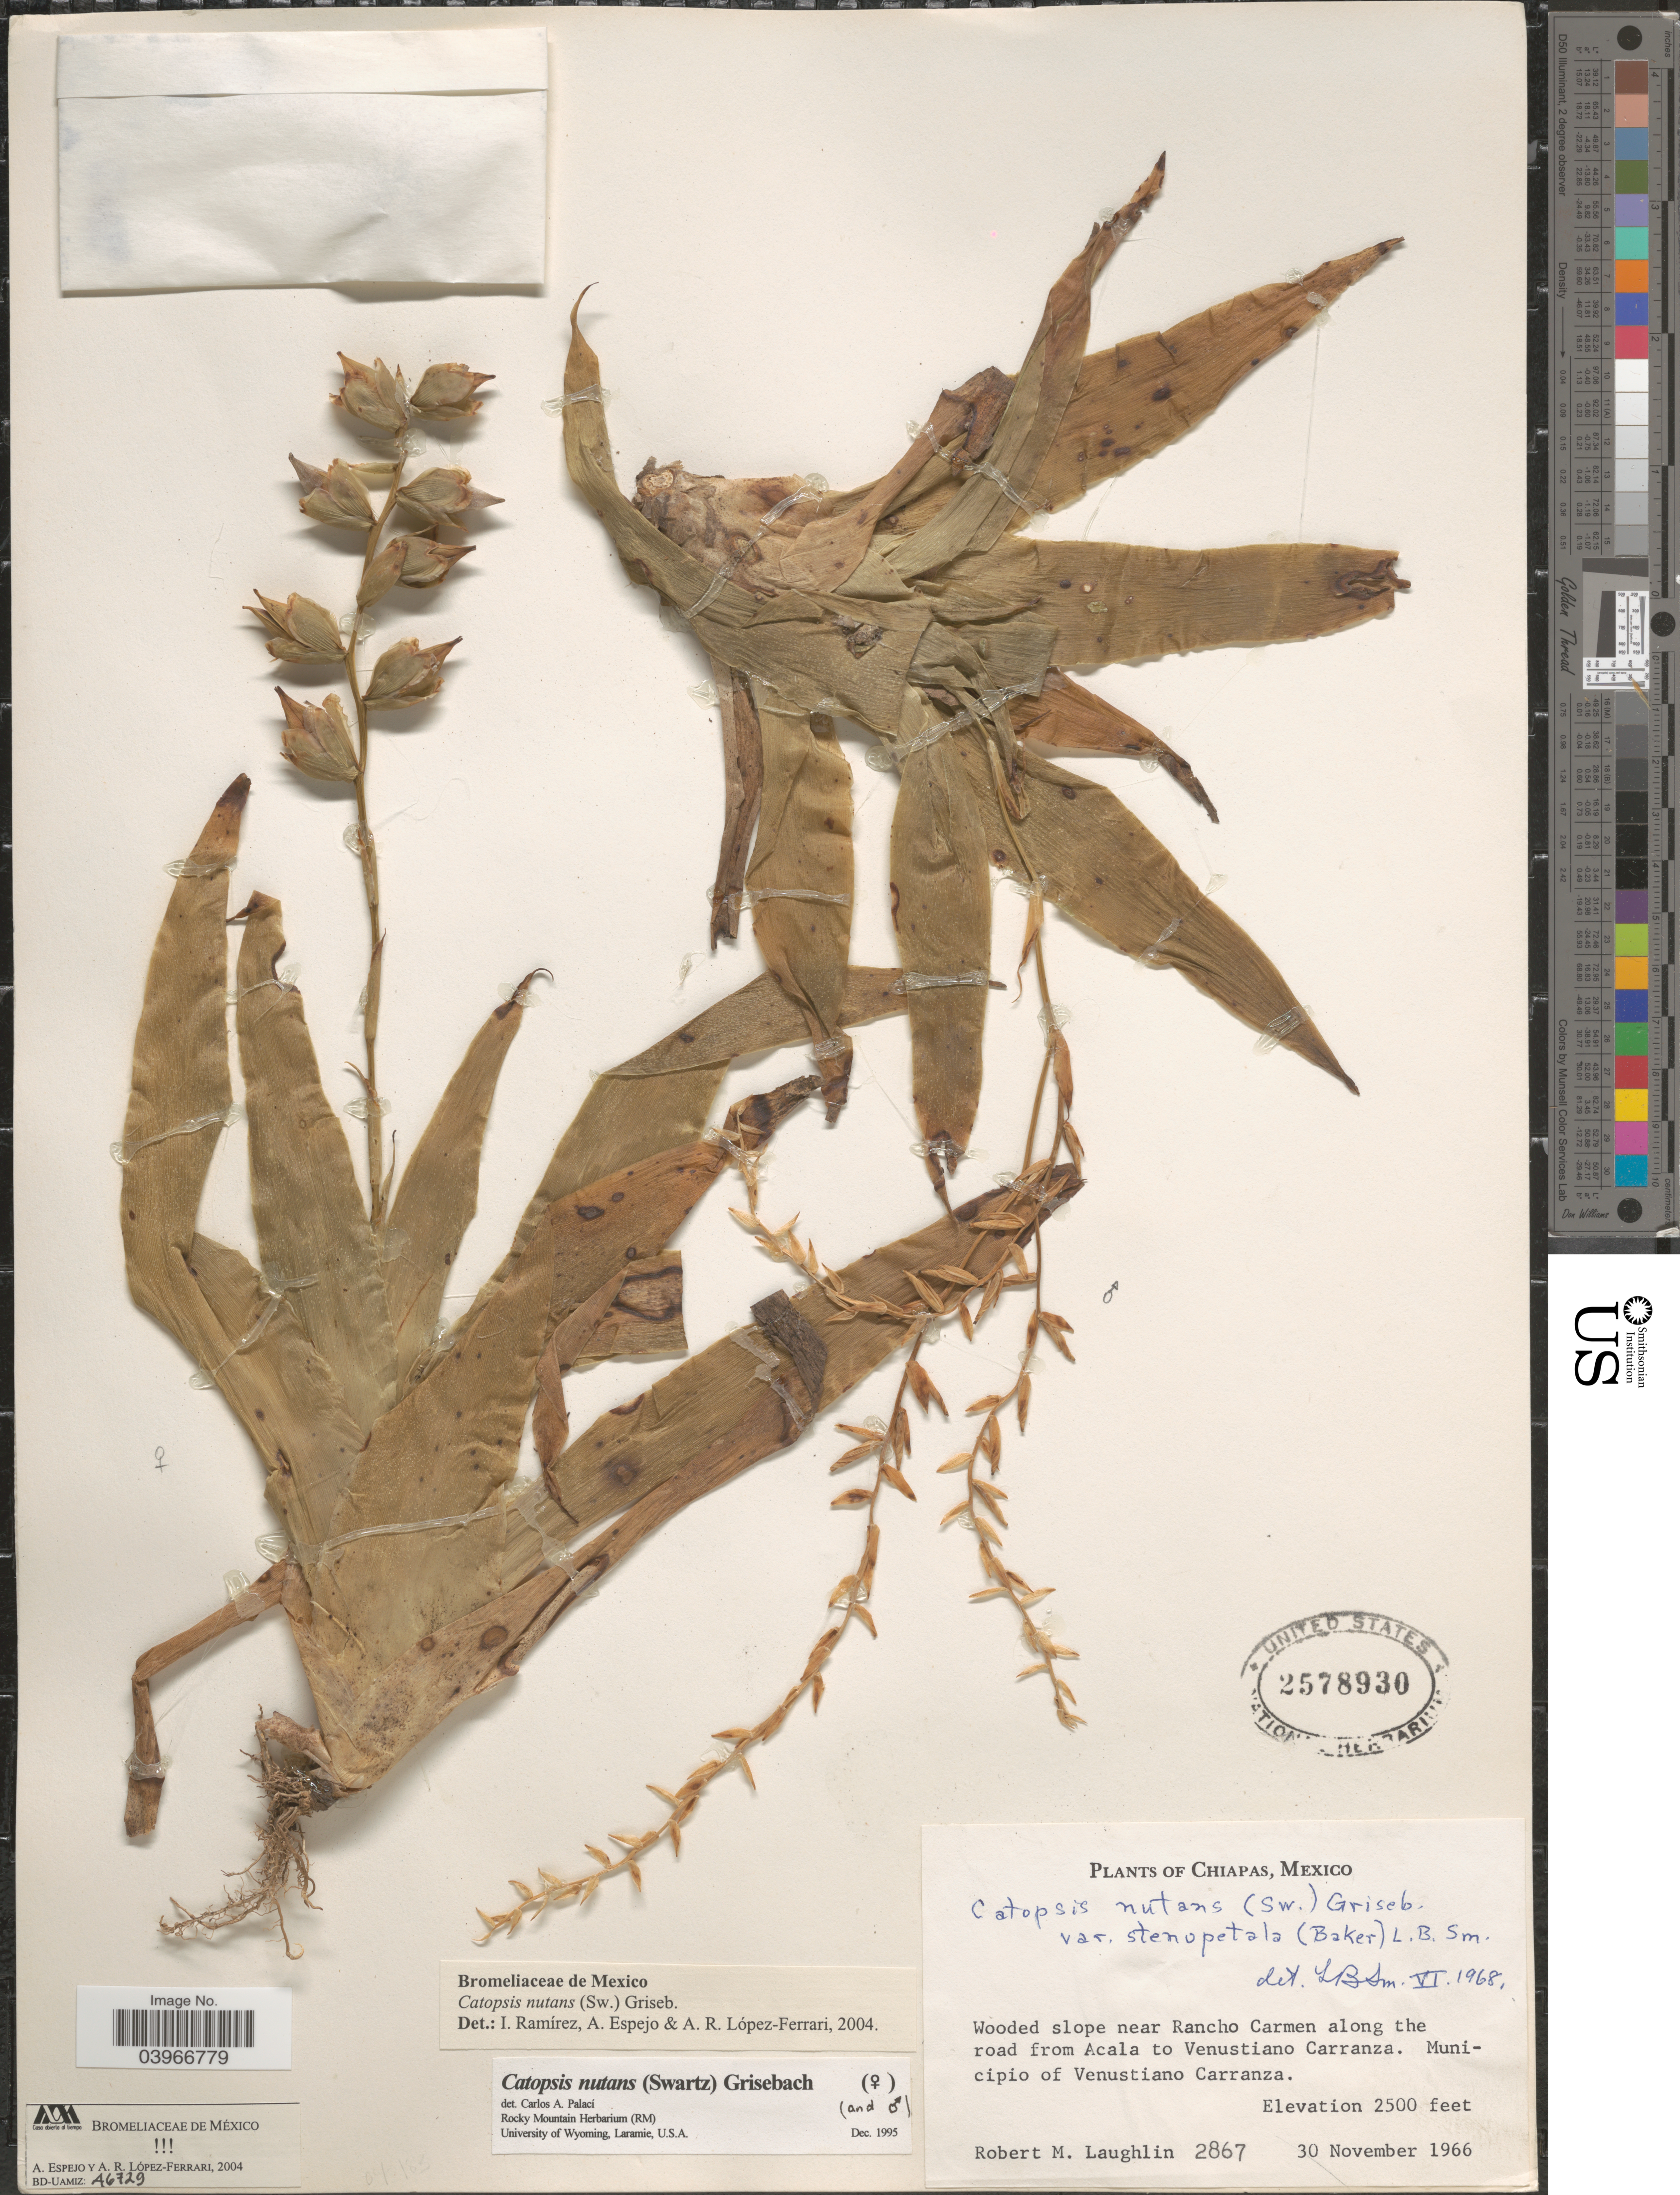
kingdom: Plantae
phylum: Tracheophyta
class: Liliopsida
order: Poales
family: Bromeliaceae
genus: Catopsis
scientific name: Catopsis nutans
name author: (Sw.) Griseb.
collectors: R. M. Laughlin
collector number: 2867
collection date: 1966-11-30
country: Mexico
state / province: Chiapas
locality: Wooded slope near Rancho Carmen along the road from Acala to Venustiano Carranza. Municipio of Venustiano Carranza.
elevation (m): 762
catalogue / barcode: US 2578930